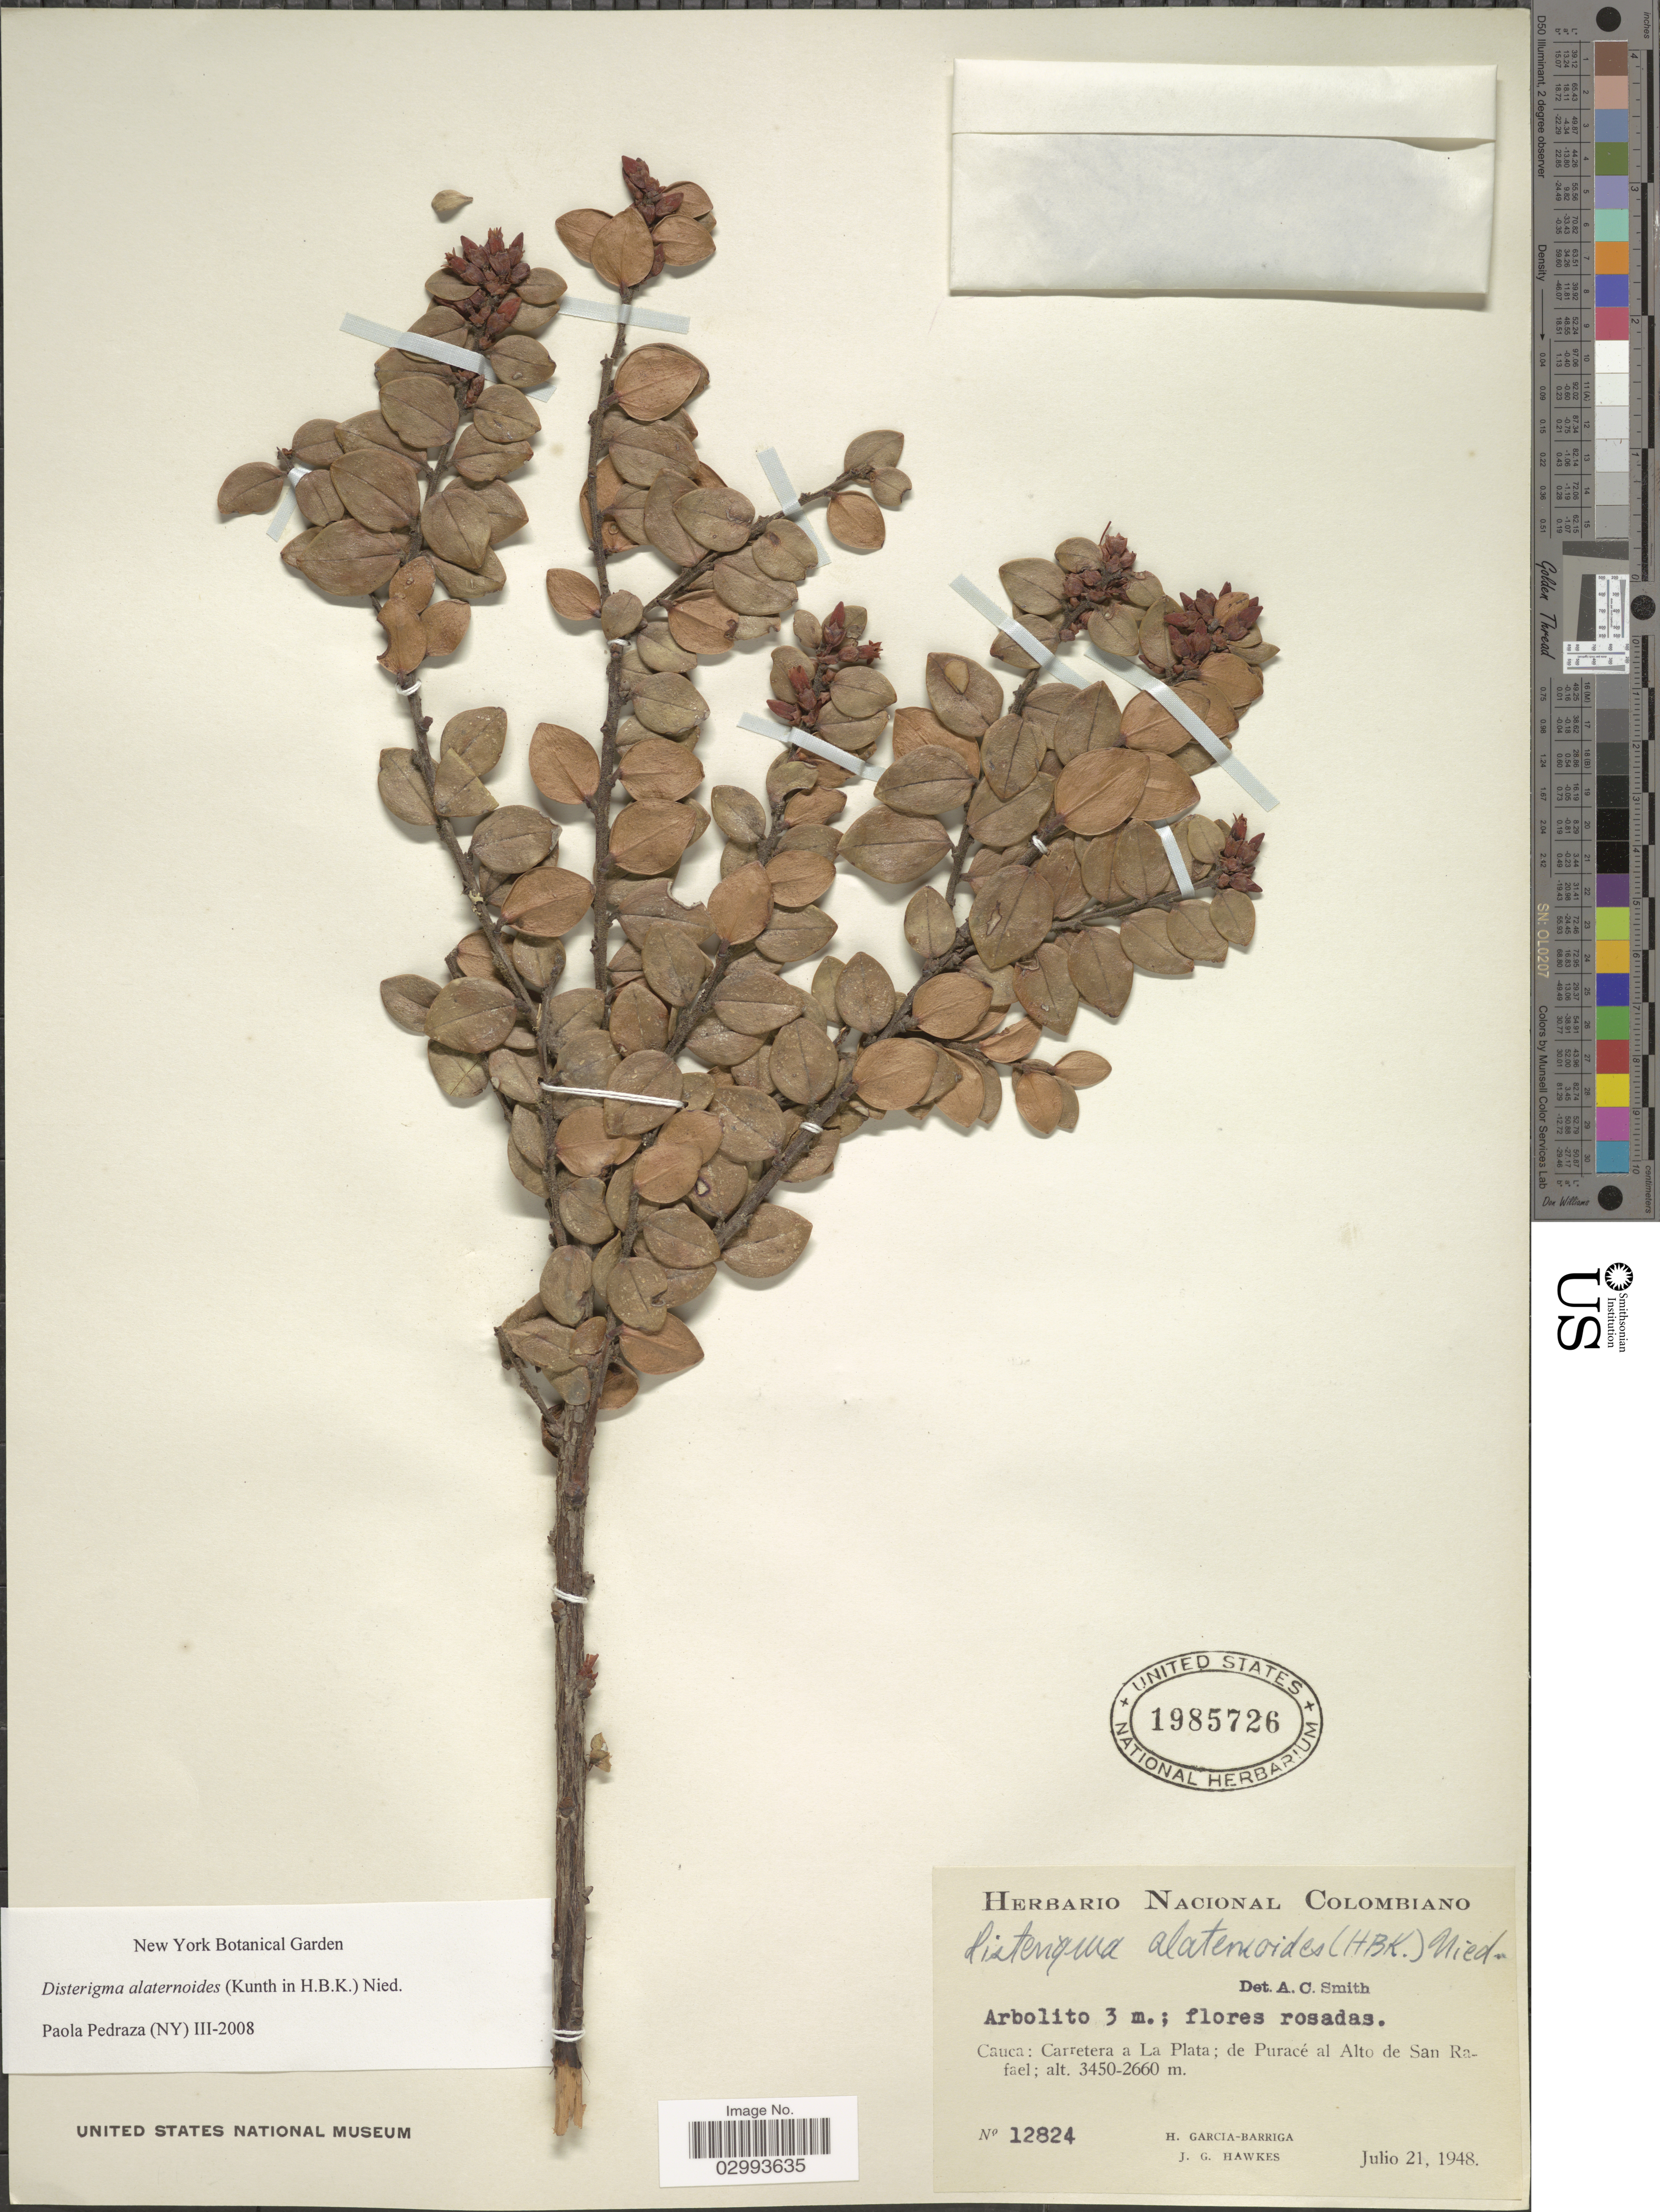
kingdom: Plantae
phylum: Tracheophyta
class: Magnoliopsida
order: Ericales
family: Ericaceae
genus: Disterigma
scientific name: Disterigma alaternoides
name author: (Kunth) Nied.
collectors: H. García Barriga & J. Hawkes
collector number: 12824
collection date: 1948-07-21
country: Colombia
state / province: Cauca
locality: Carretera a La Plata; de Puracé al Alto de San Rafael.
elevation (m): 2660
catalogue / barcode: US 1985726